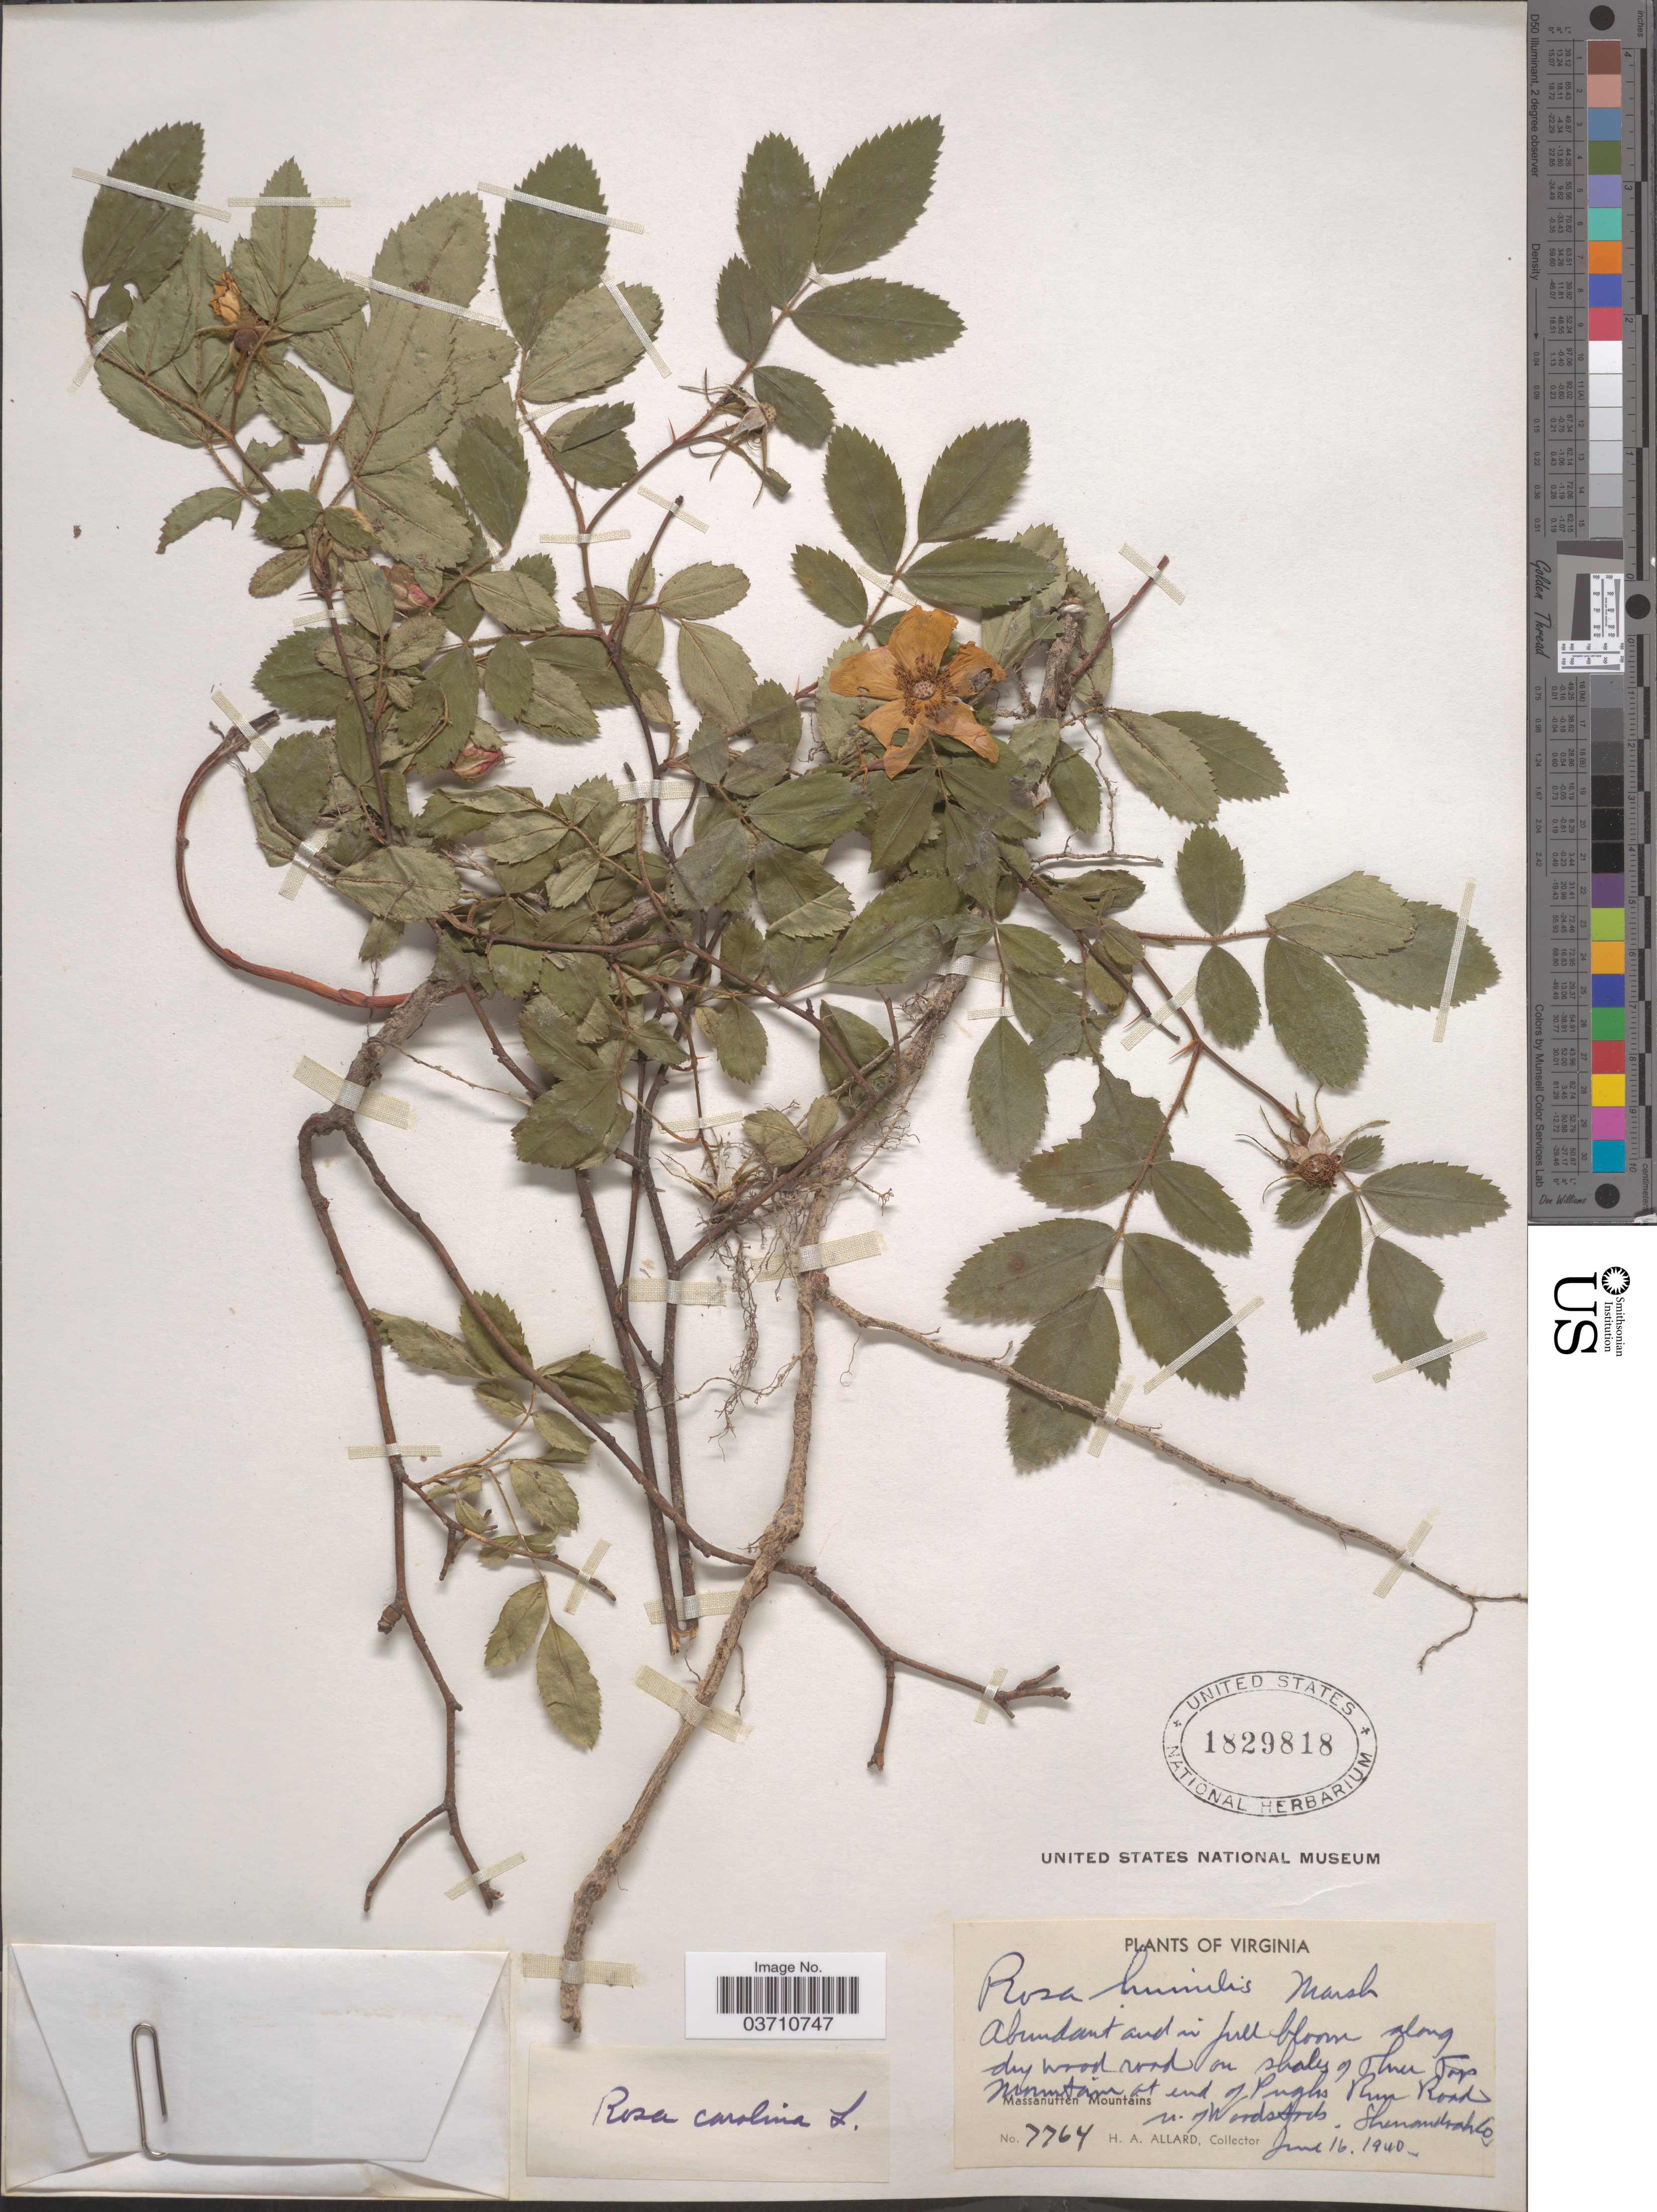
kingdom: Plantae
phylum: Tracheophyta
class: Magnoliopsida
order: Rosales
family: Rosaceae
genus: Rosa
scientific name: Rosa carolina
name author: L.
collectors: H. A. Allard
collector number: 7764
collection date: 1940-06-16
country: United States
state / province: Virginia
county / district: Shenandoah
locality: Three Top Mountain at end of Pughs Run Road n. of Woodstock, Shenandoah Co. Massanutten Mountains.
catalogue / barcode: US 1829818